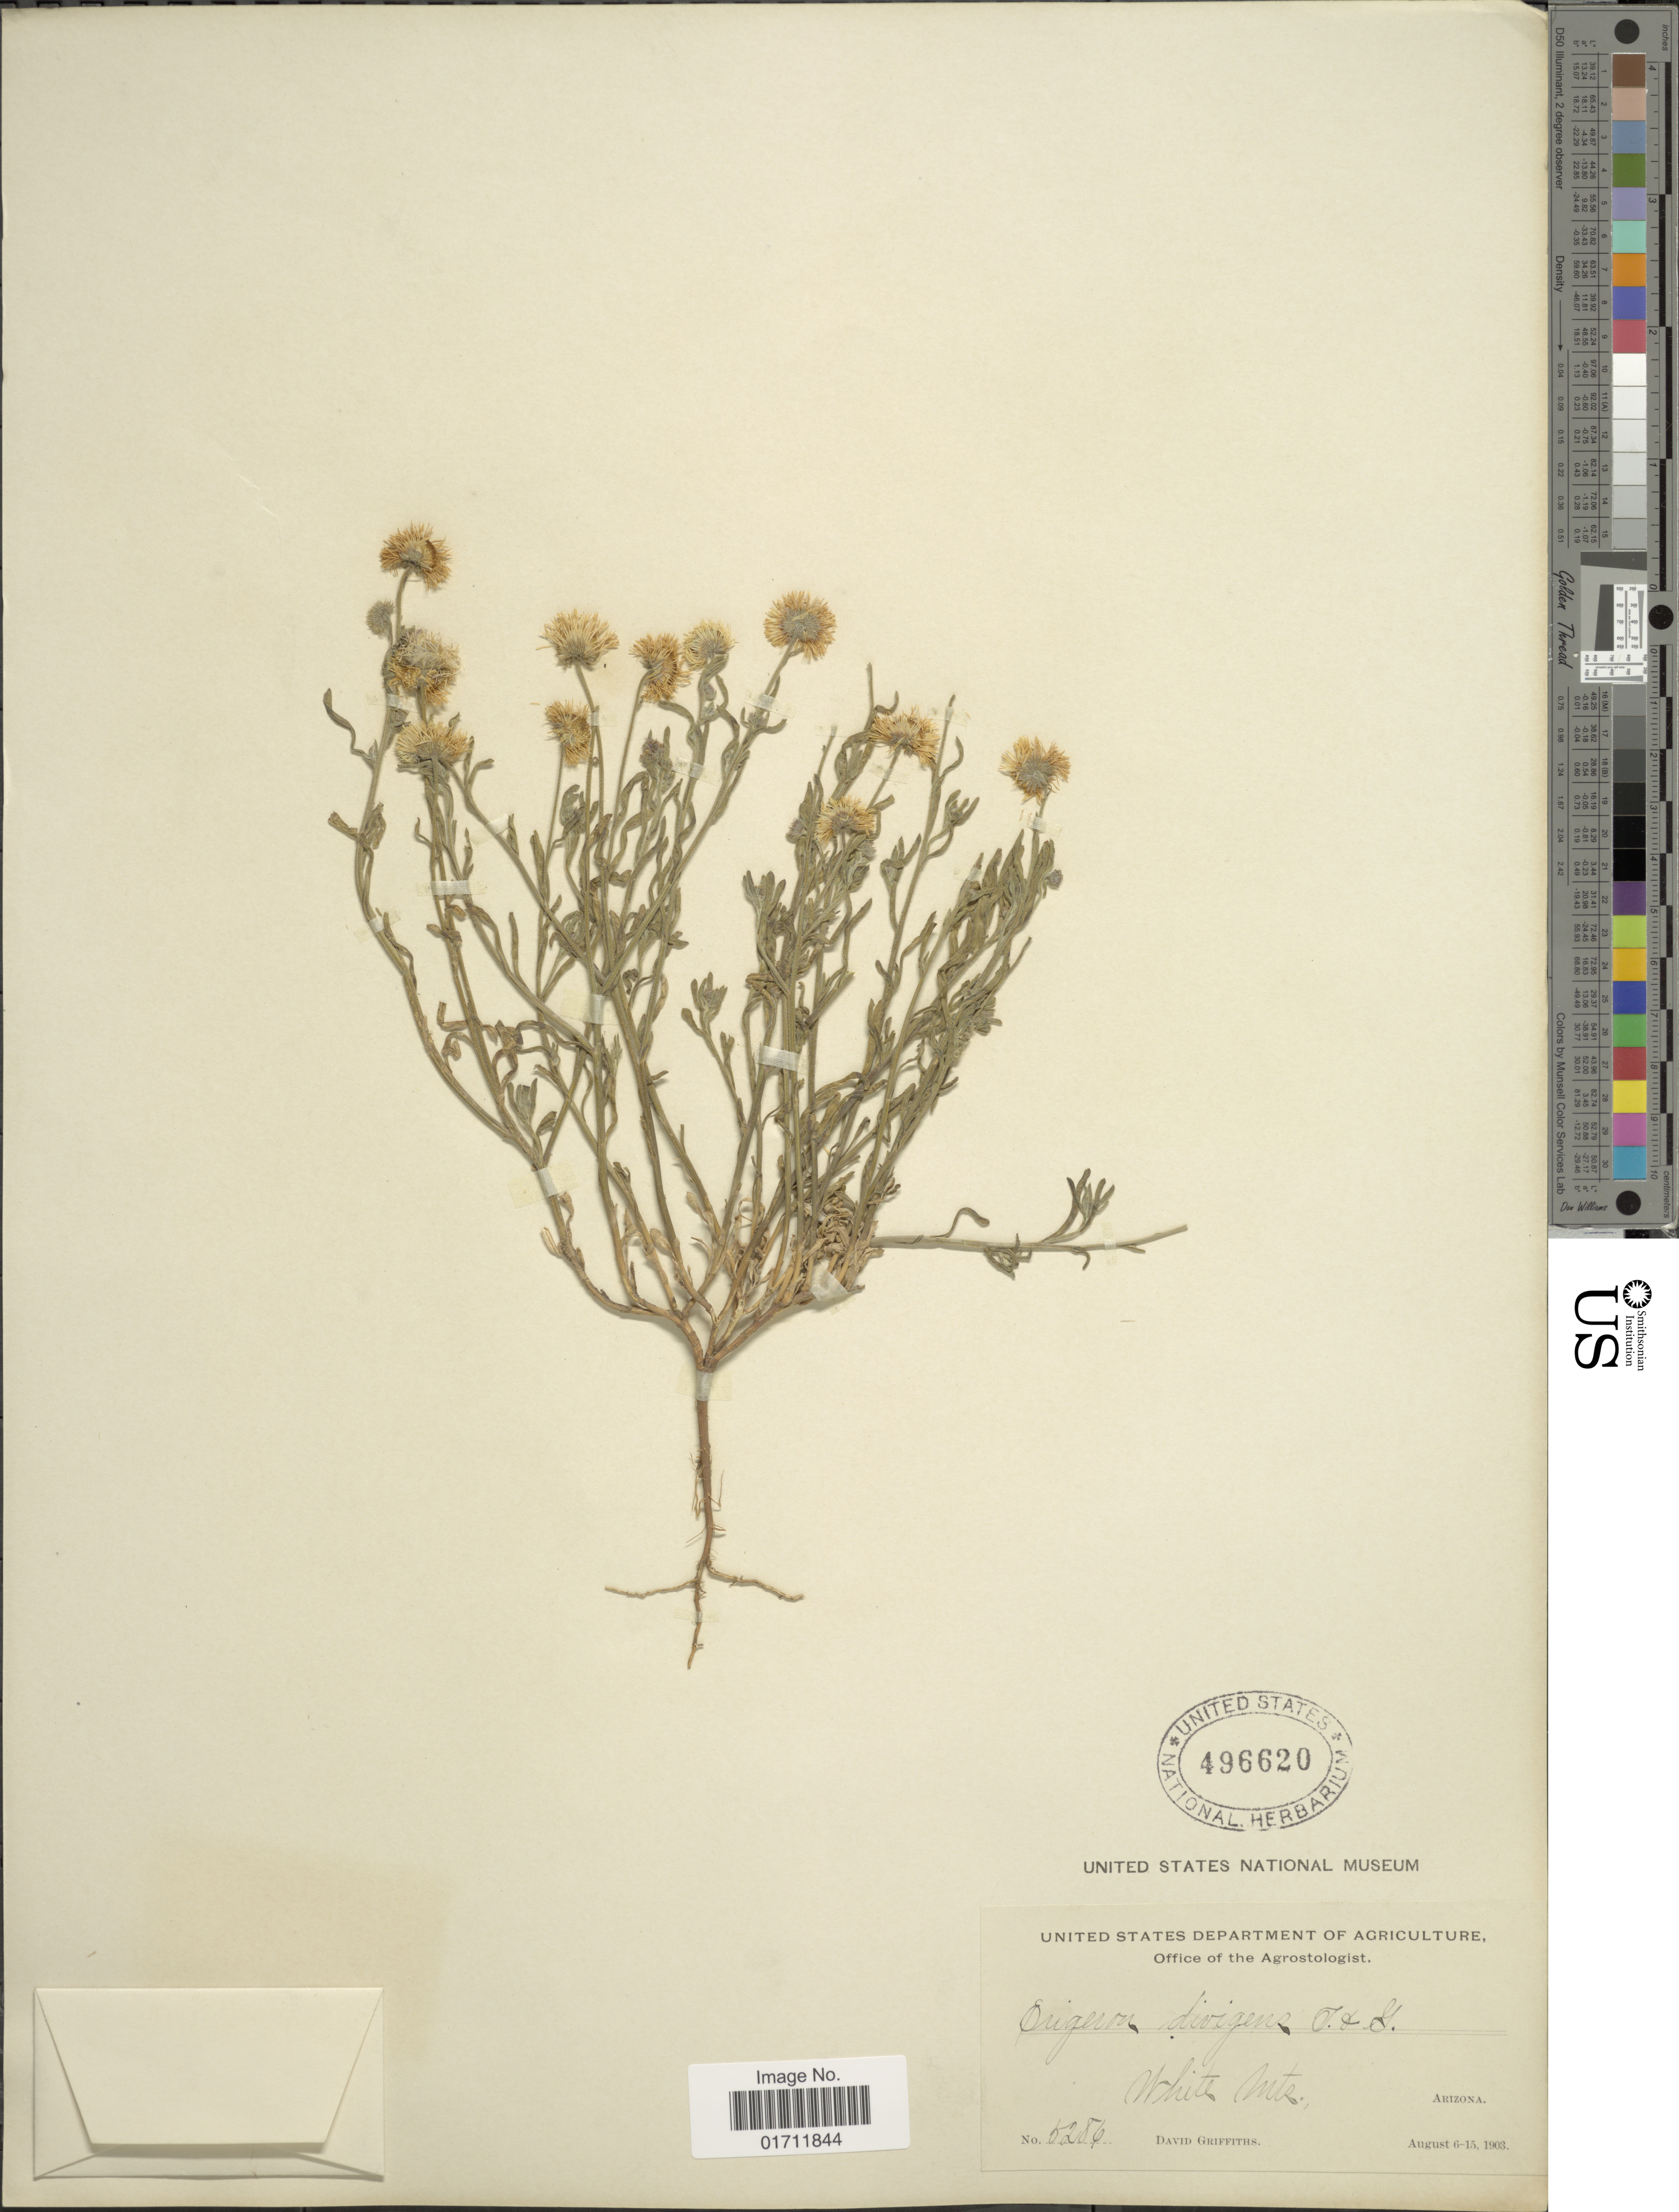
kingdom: Plantae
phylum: Tracheophyta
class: Magnoliopsida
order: Asterales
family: Asteraceae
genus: Erigeron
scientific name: Erigeron divergens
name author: Torr. & A. Gray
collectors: D. Griffiths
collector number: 6286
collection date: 1903-08-06/1903-08-15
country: United States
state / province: Arizona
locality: White Mts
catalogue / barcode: US 496620